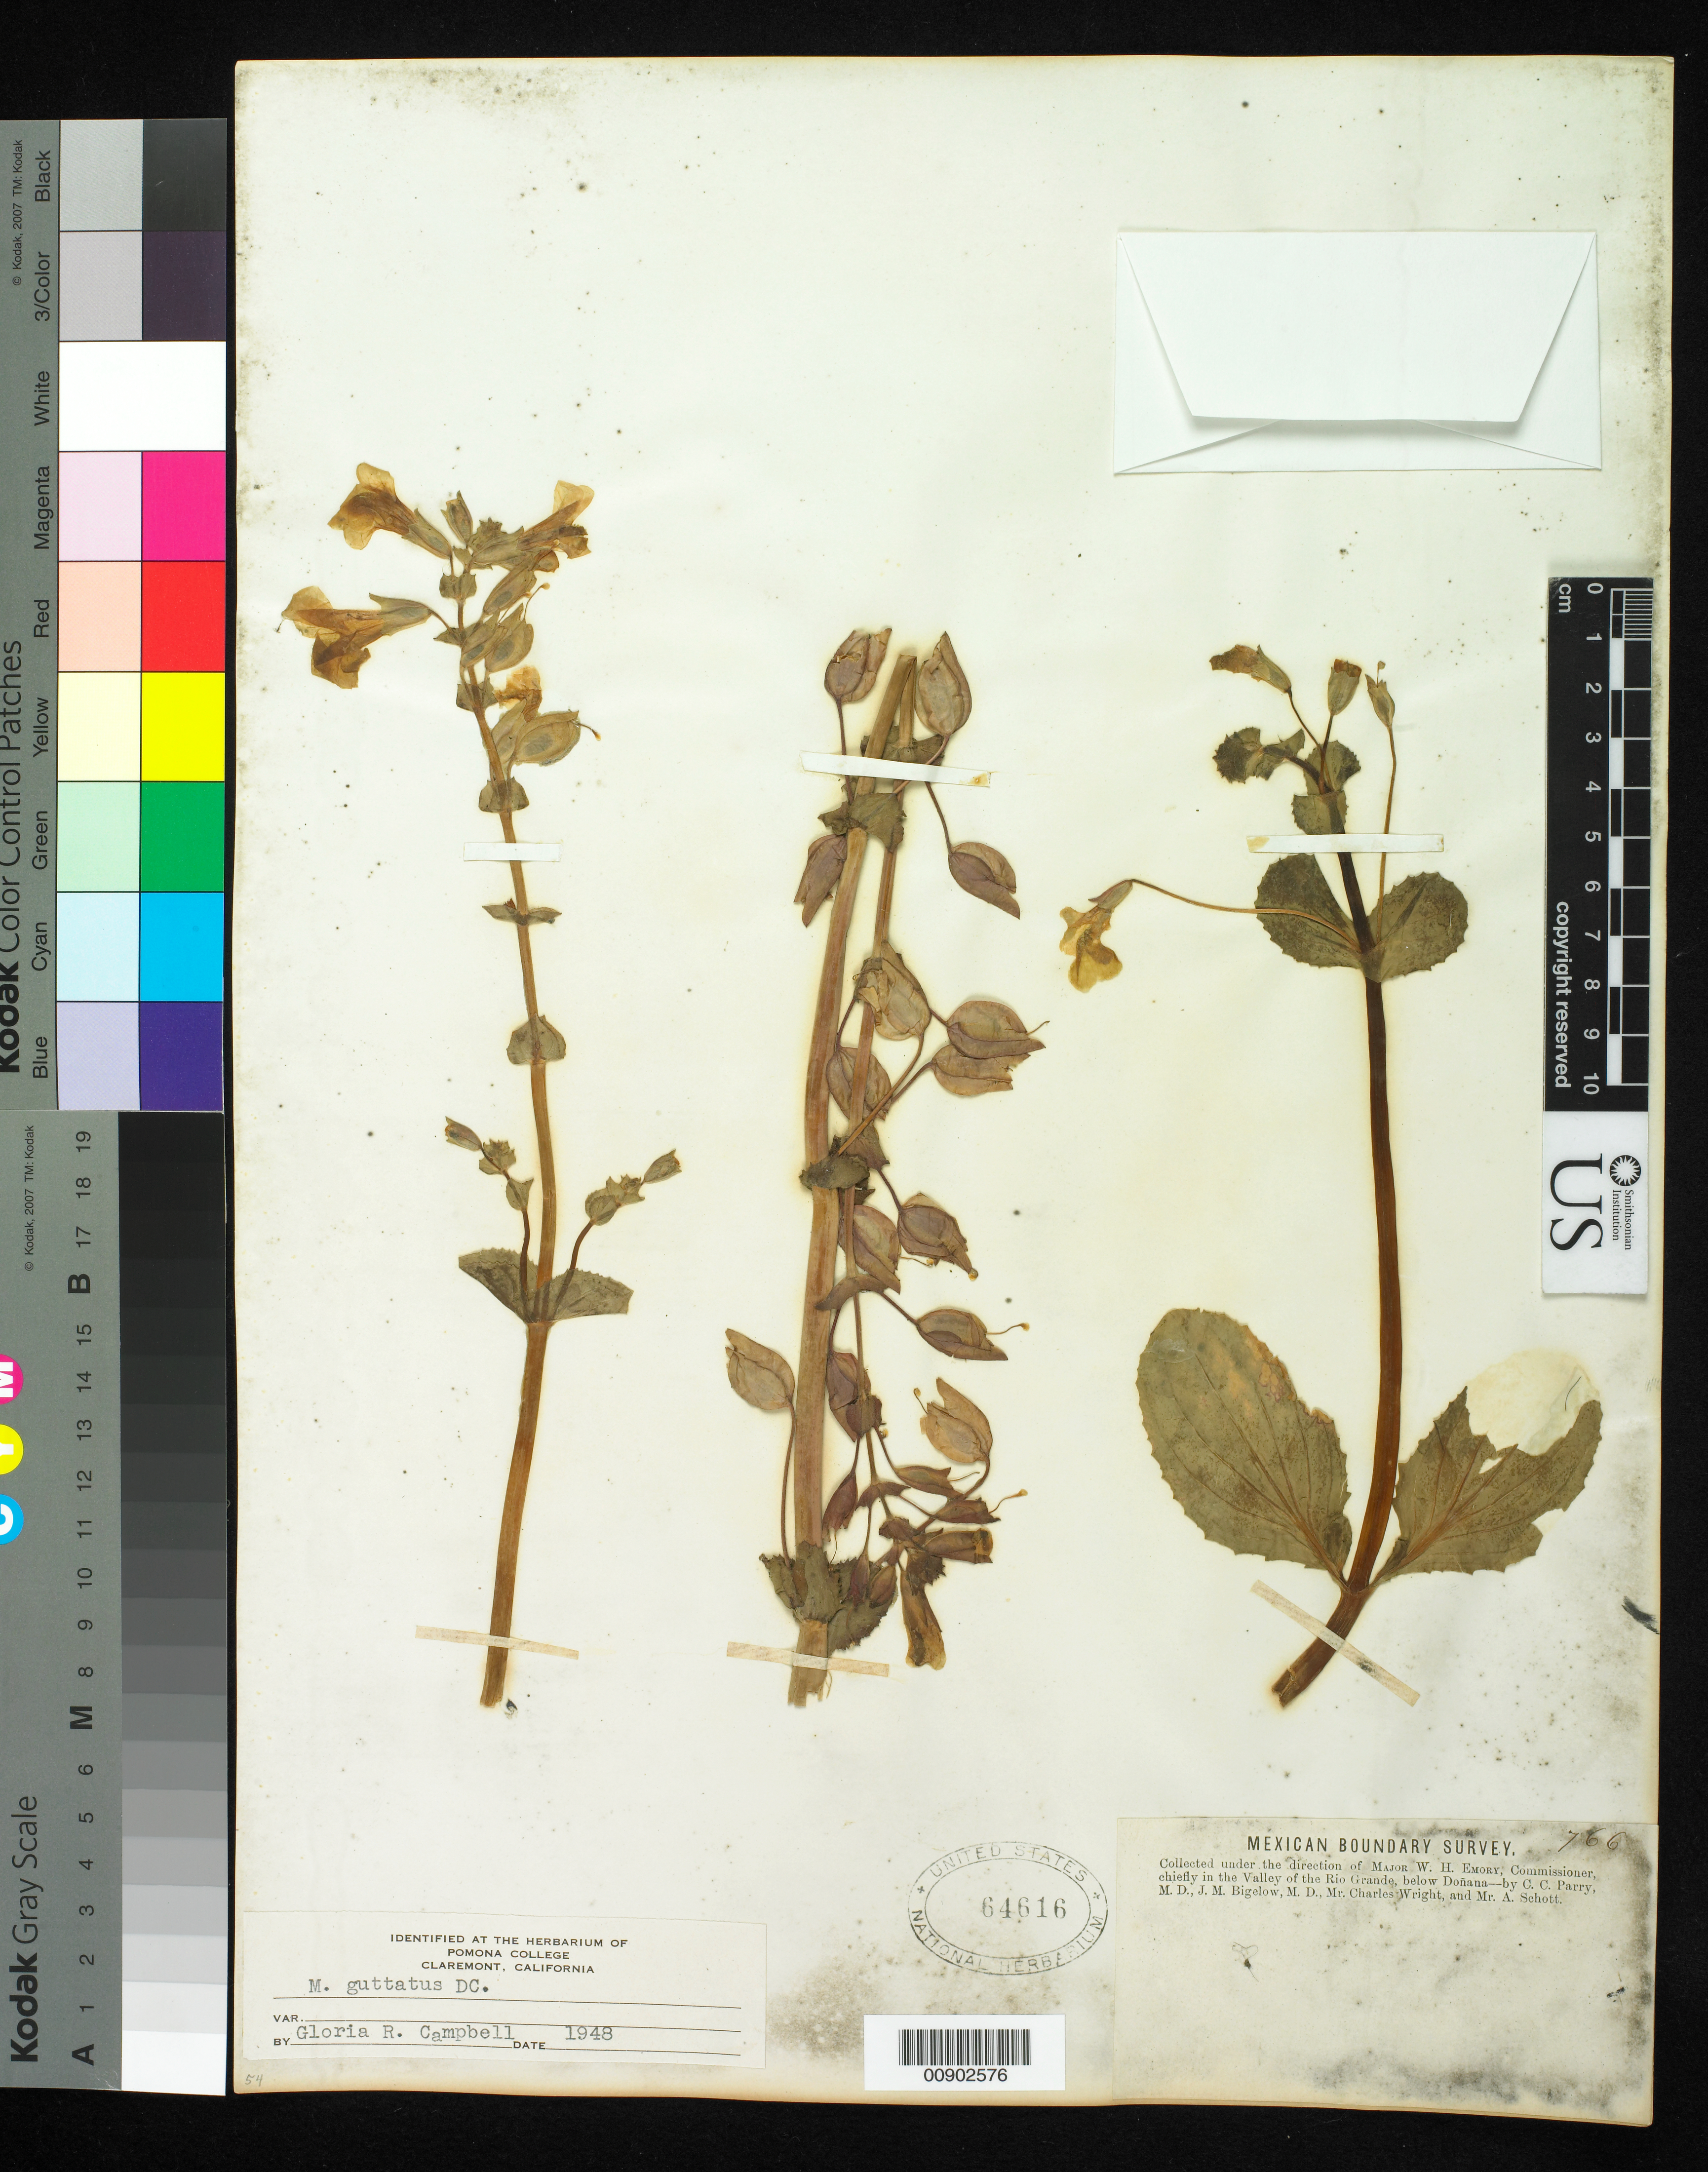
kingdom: Plantae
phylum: Tracheophyta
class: Magnoliopsida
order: Lamiales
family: Phrymaceae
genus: Mimulus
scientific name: Mimulus guttatus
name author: DC.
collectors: C. C. Parry, J. M. Bigelow, C. Wright & A. C. V. Schott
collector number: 766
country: United States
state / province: New Mexico / Texas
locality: Valley of the Rio Grande, below Doñana.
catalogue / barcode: US 64616